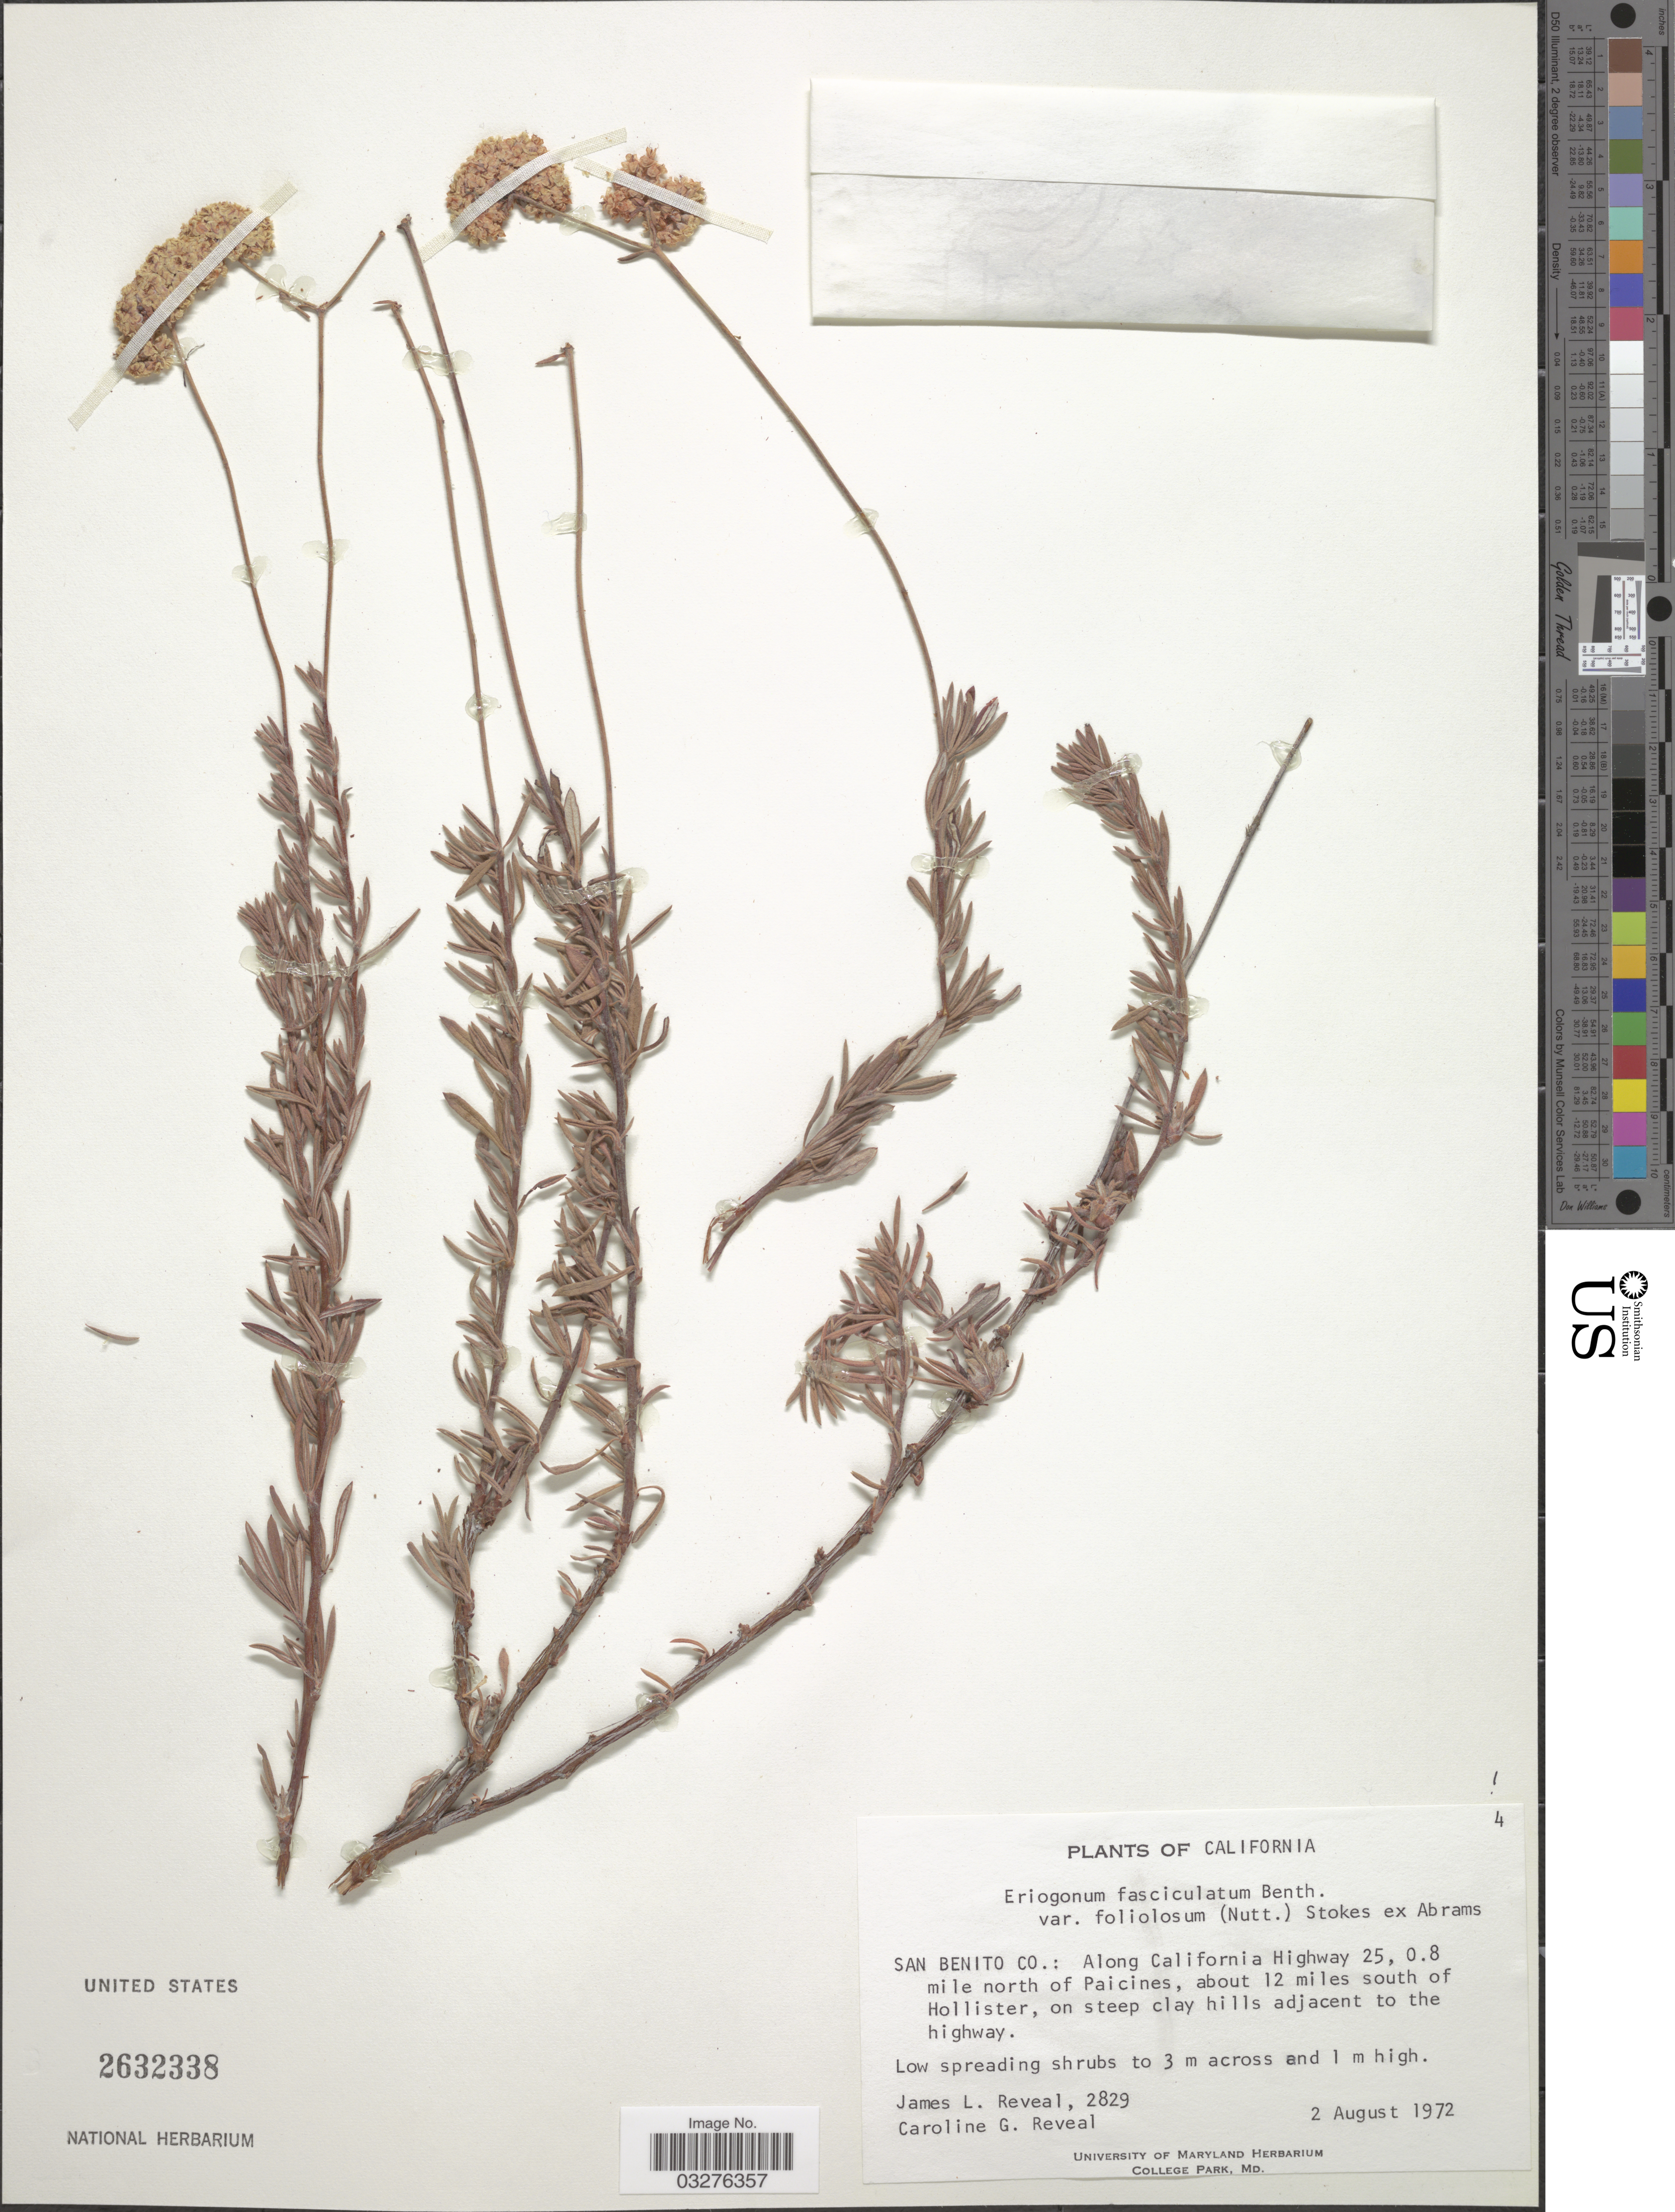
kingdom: Plantae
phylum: Tracheophyta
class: Magnoliopsida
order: Caryophyllales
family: Polygonaceae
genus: Eriogonum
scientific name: Eriogonum fasciculatum var. foliolosum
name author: (Nutt.) S. Stokes ex Abrams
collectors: J. L. Reveal & C. G. Reveal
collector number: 2829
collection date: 1972-08-02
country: United States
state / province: California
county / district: San Benito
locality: San Benito Co.: Along California Highway 25, 0.8 mile north of Paicines, about 12 miles south of Hollister, on steep clay hills adjacent to the highway.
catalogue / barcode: US 2632338